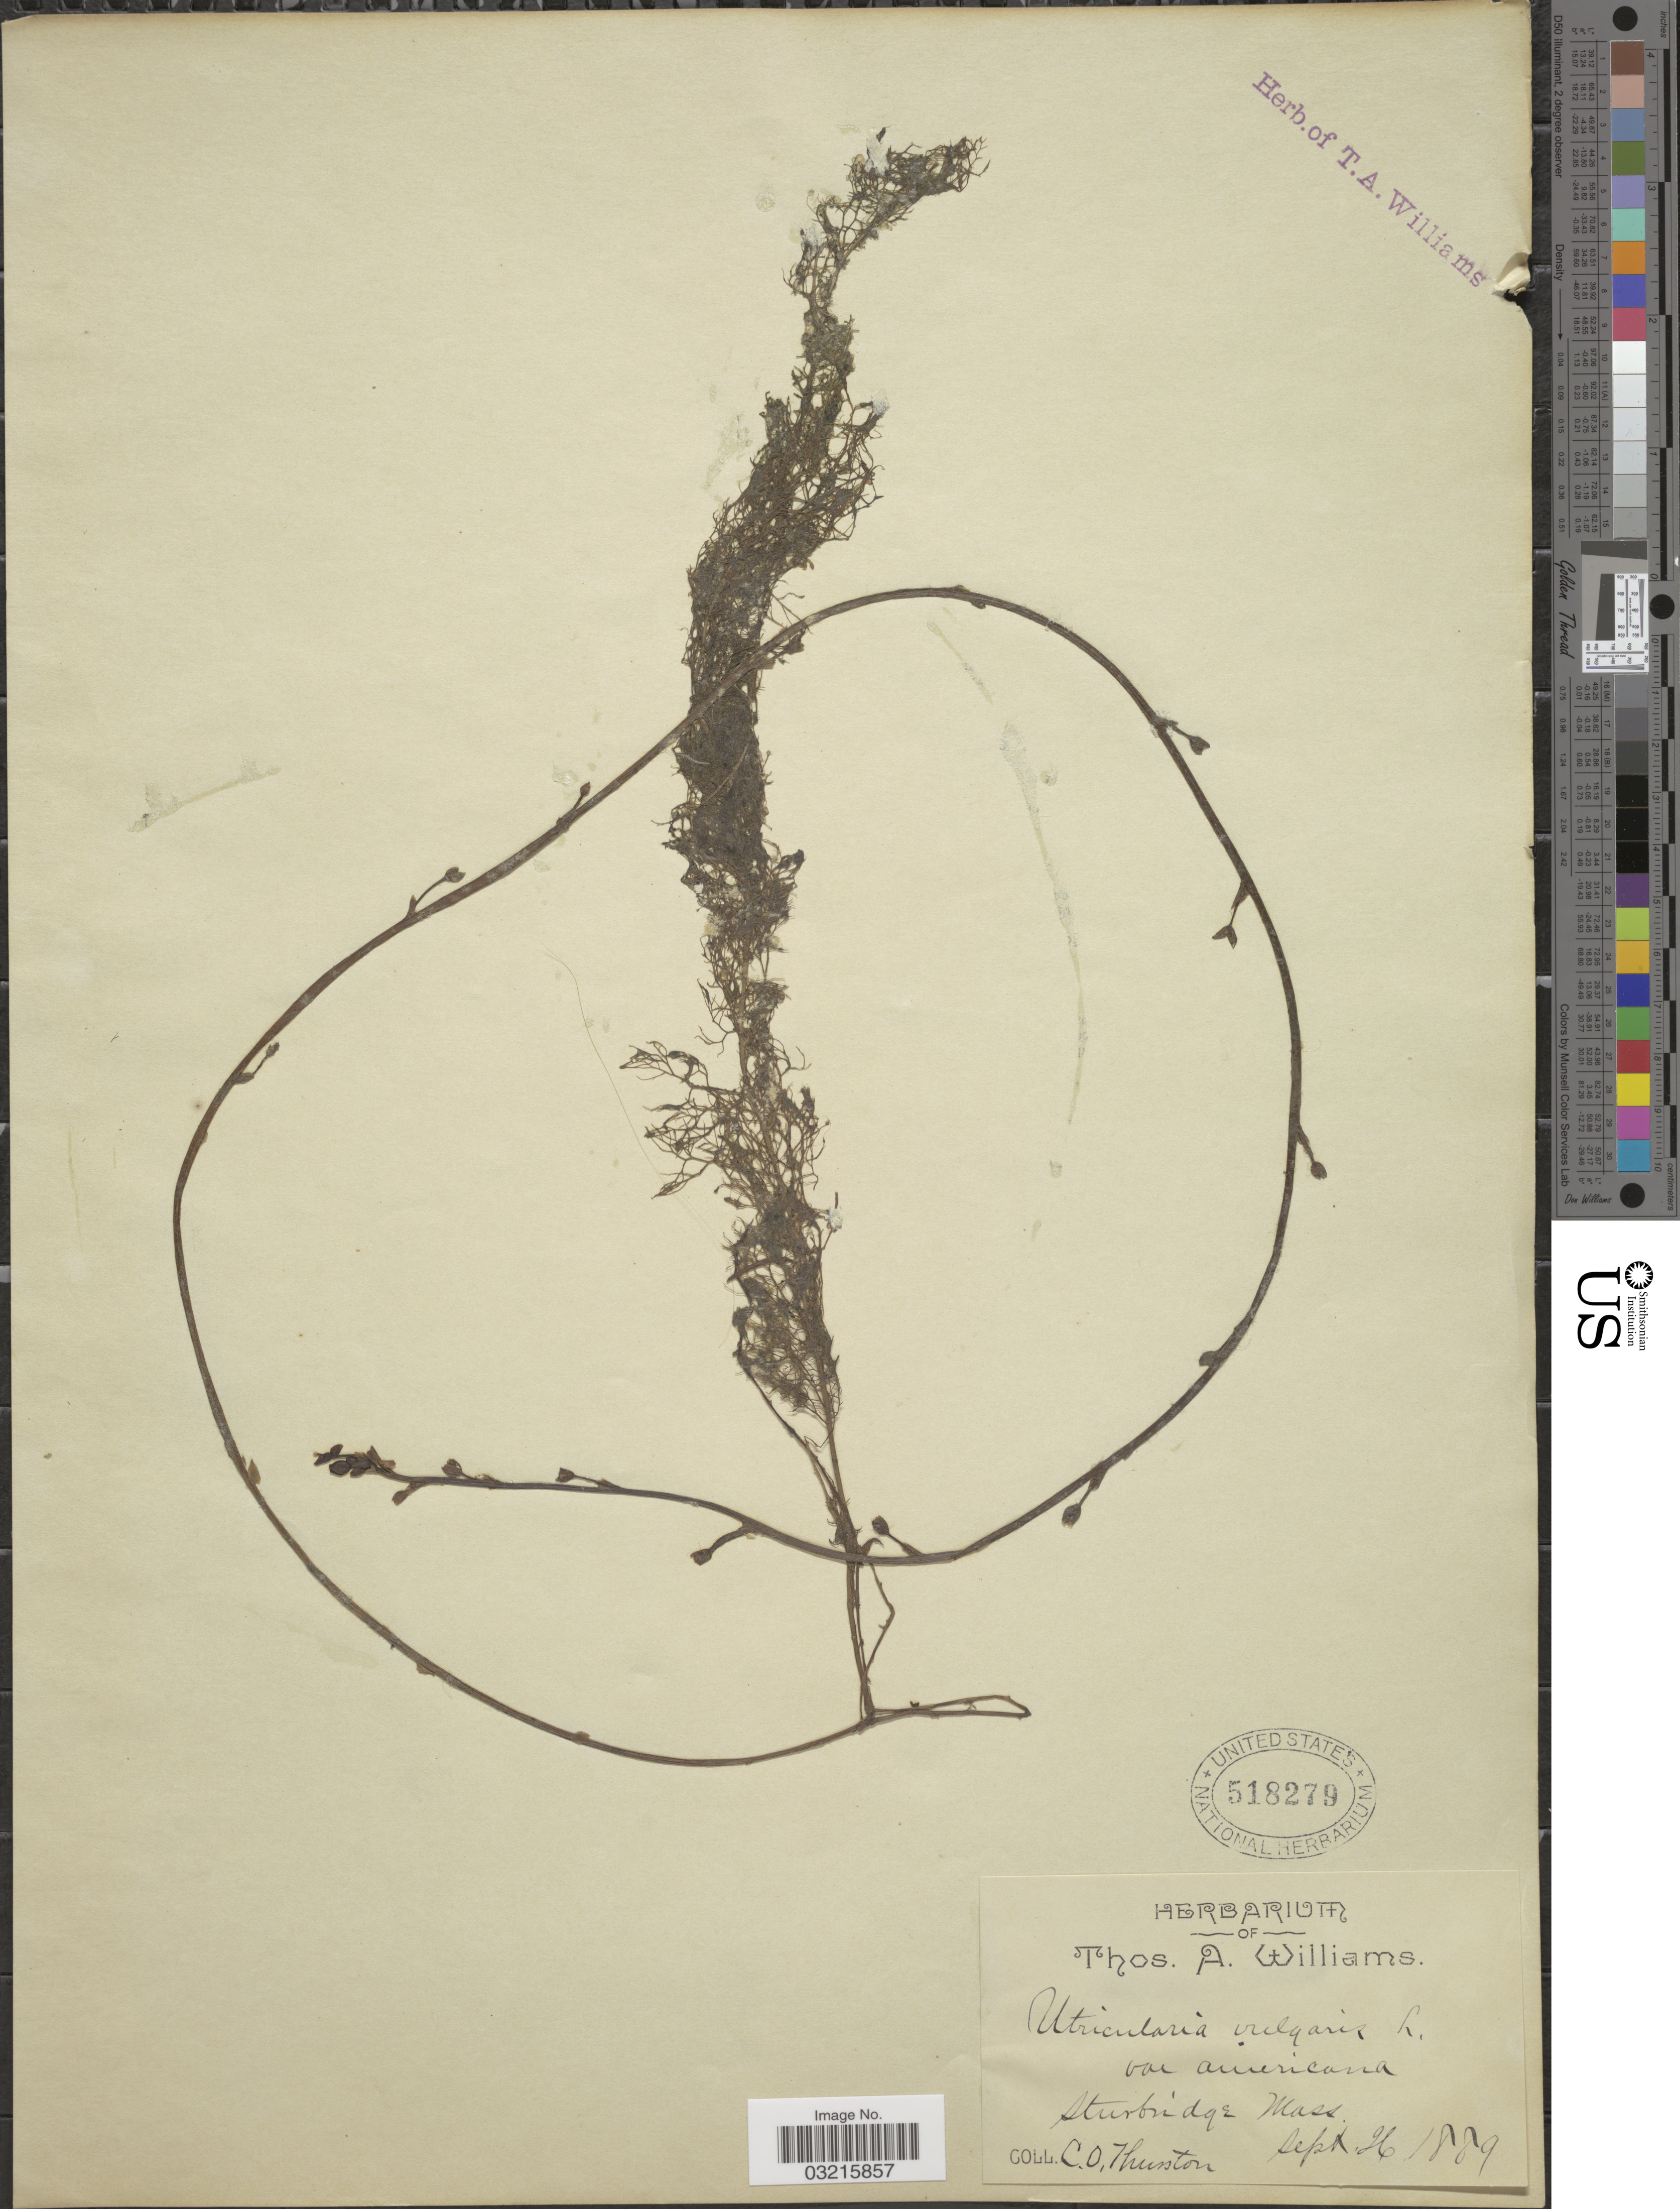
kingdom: Plantae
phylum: Tracheophyta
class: Magnoliopsida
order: Lamiales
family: Lentibulariaceae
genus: Utricularia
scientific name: Utricularia vulgaris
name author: L.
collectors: C. Thurston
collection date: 1889-09-26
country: United States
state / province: Massachusetts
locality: Sturbridge.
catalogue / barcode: US 518279